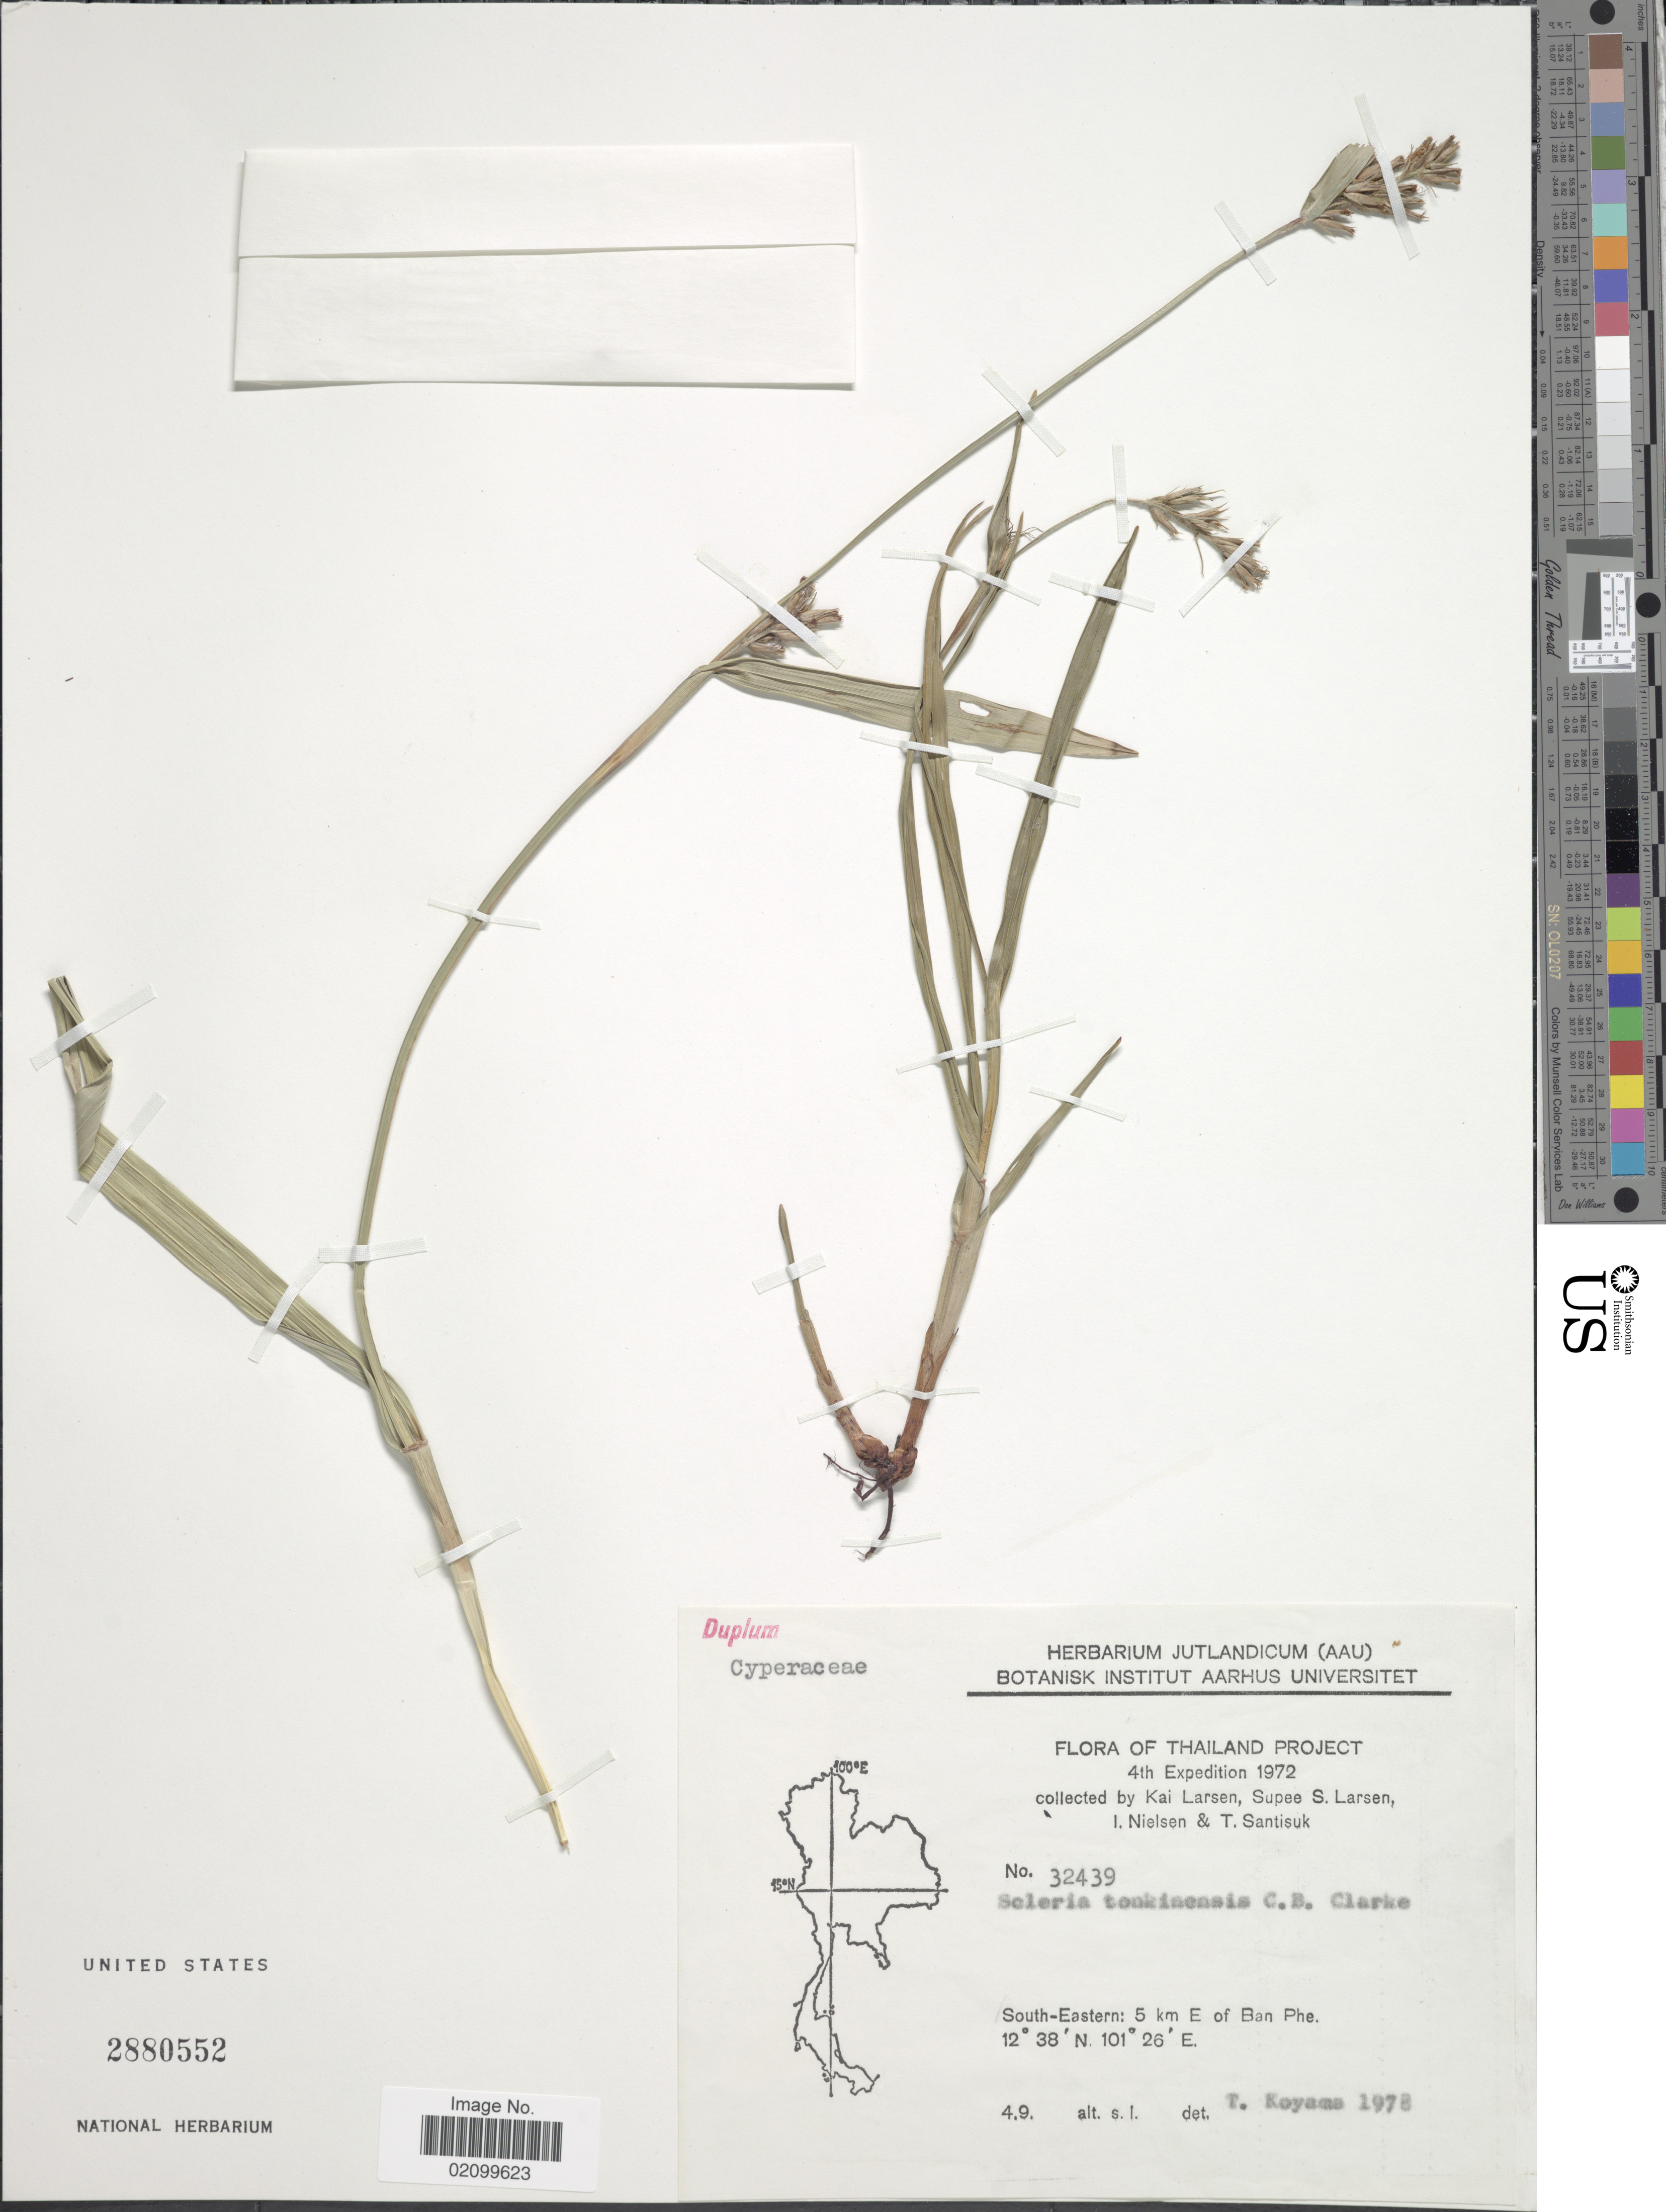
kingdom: Plantae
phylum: Tracheophyta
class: Liliopsida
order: Poales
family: Cyperaceae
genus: Scleria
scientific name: Scleria tonkinensis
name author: C.B. Clarke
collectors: K. Larsen, S. Larsen, I. Nielsen & T. Santisuk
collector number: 32439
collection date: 1972-09-04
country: Thailand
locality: South- Eastern: 5 km E of Ban Phe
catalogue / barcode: US 2880552